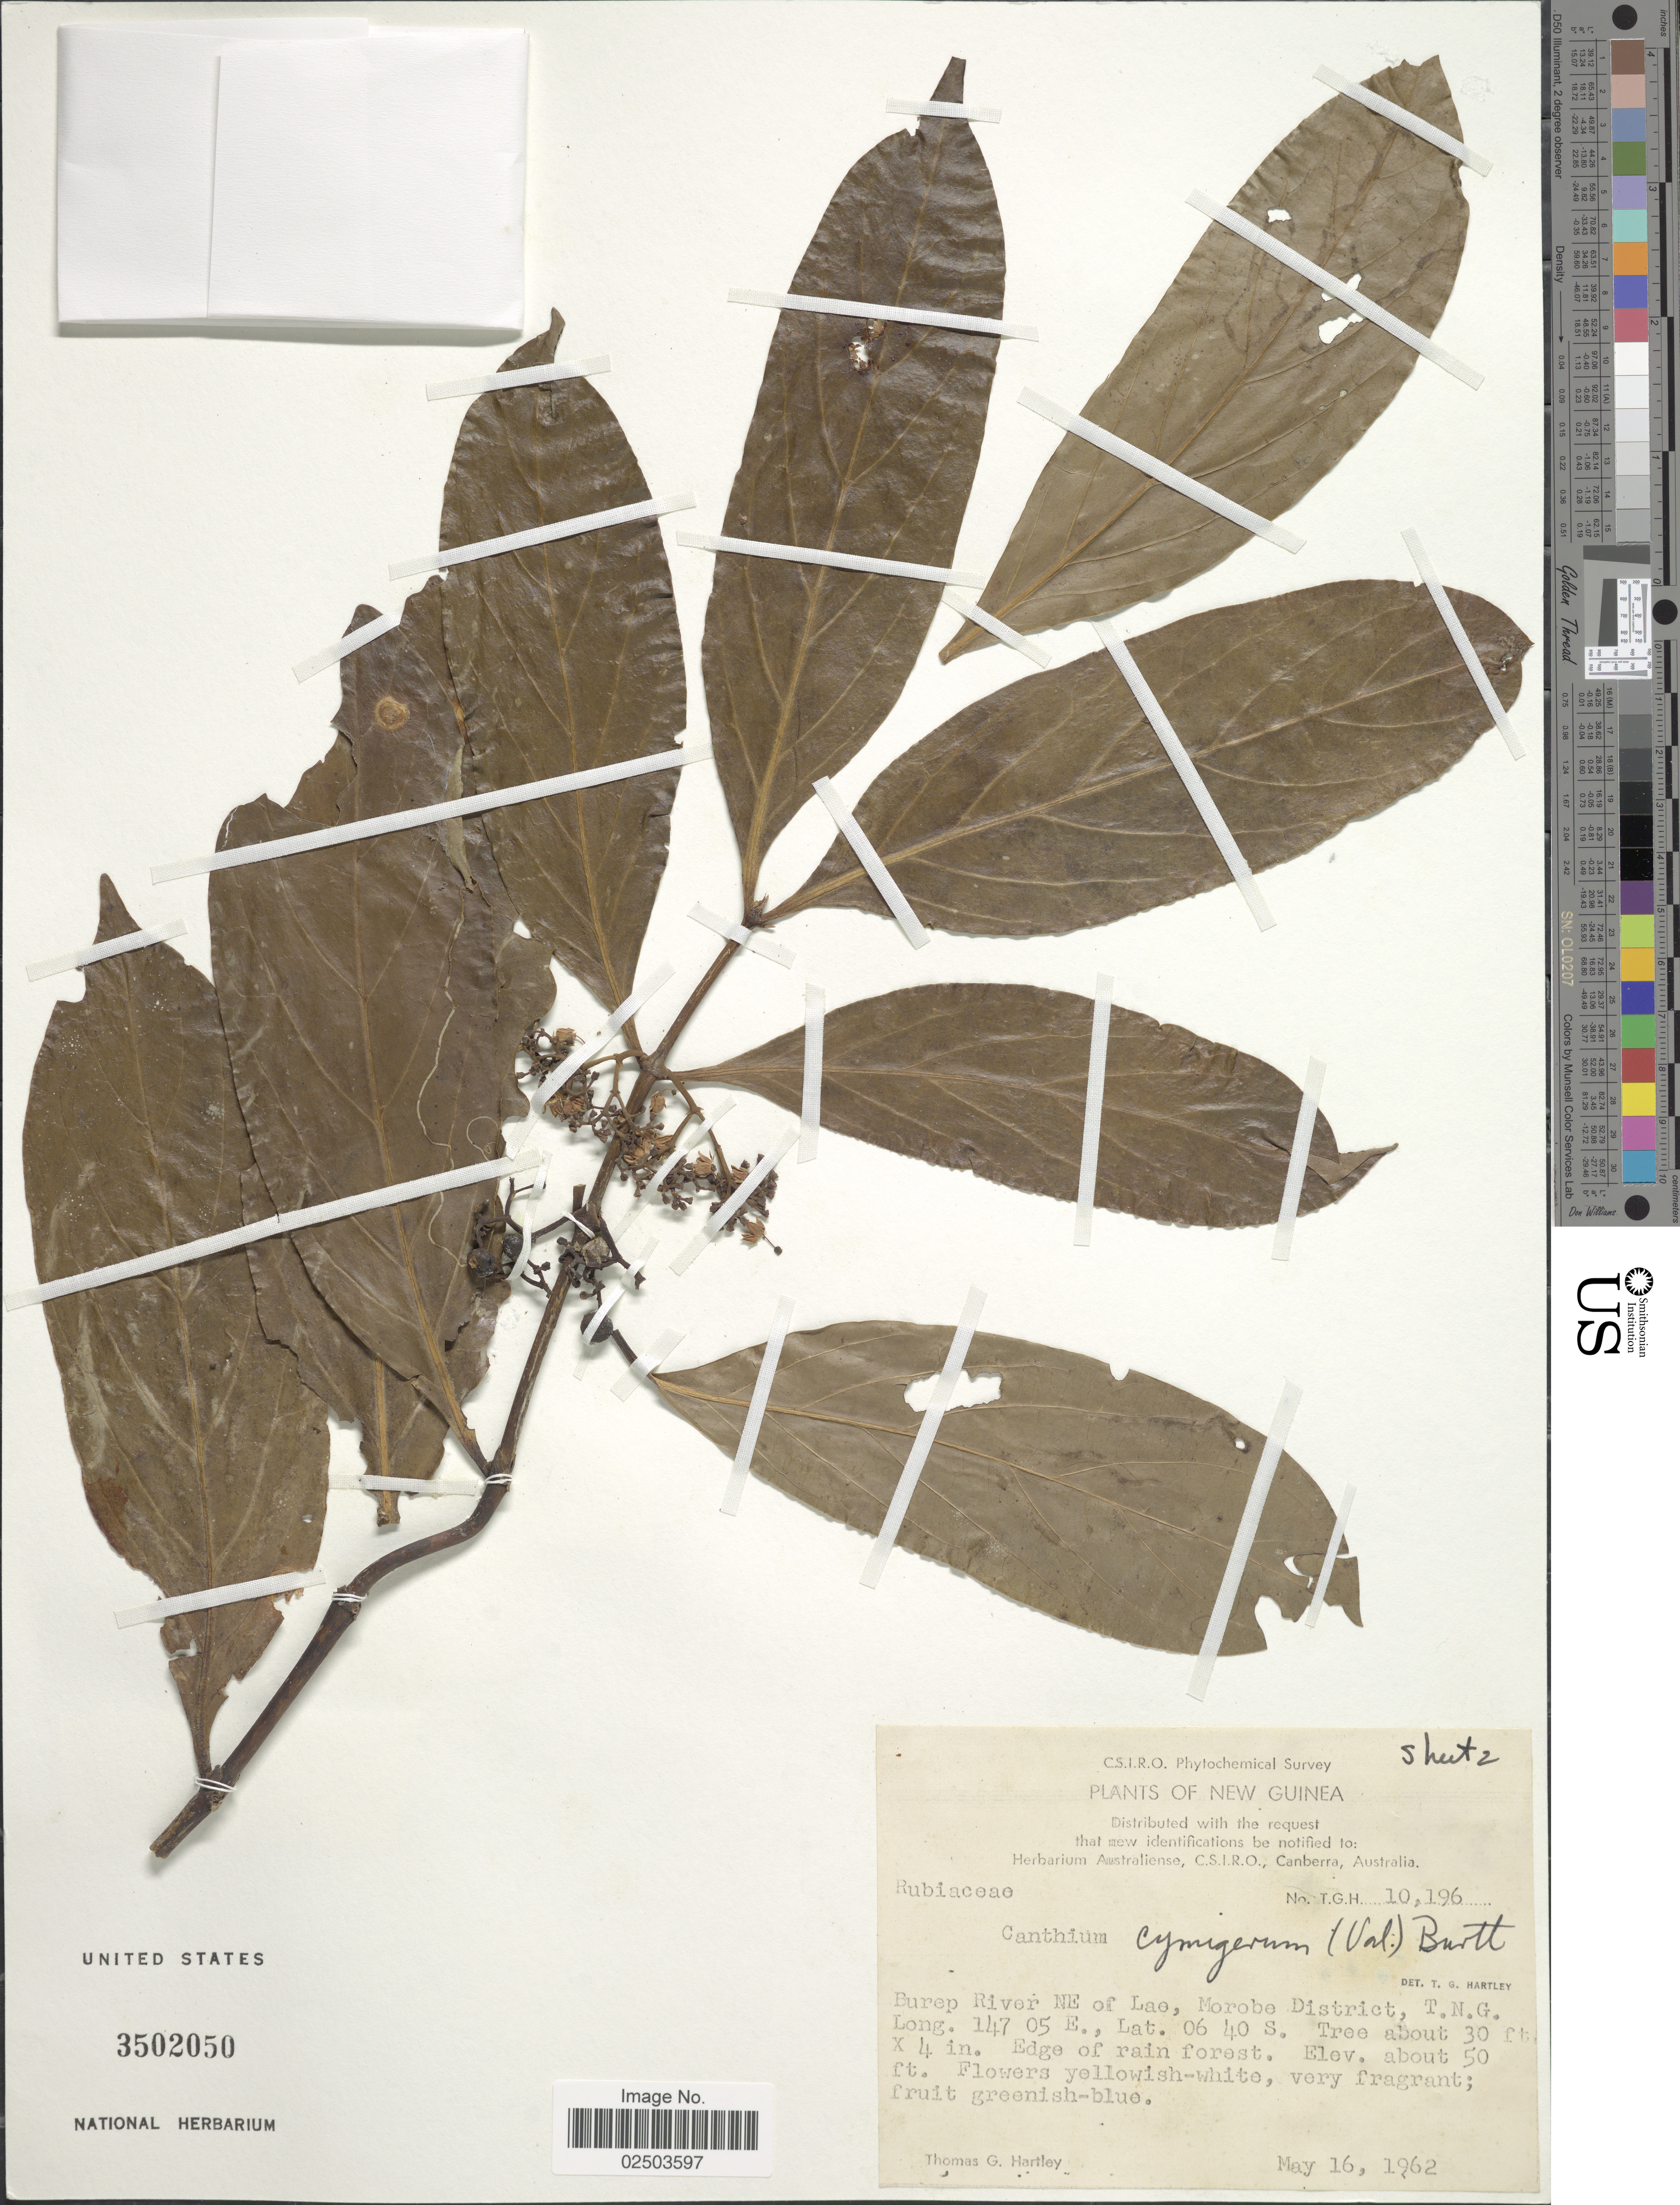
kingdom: Plantae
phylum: Tracheophyta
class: Magnoliopsida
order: Gentianales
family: Rubiaceae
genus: Psydrax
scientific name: Psydrax cymigera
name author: (Valeton) S. T. Reynolds & R.J.F. Hend.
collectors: T. G. Hartley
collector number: T.G.H. 10196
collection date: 1962-05-16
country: Papua New Guinea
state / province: Morobe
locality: New Guinea. Burep River NE of Lae, Morobe District, T. N. G.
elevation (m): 15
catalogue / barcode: US 3502050